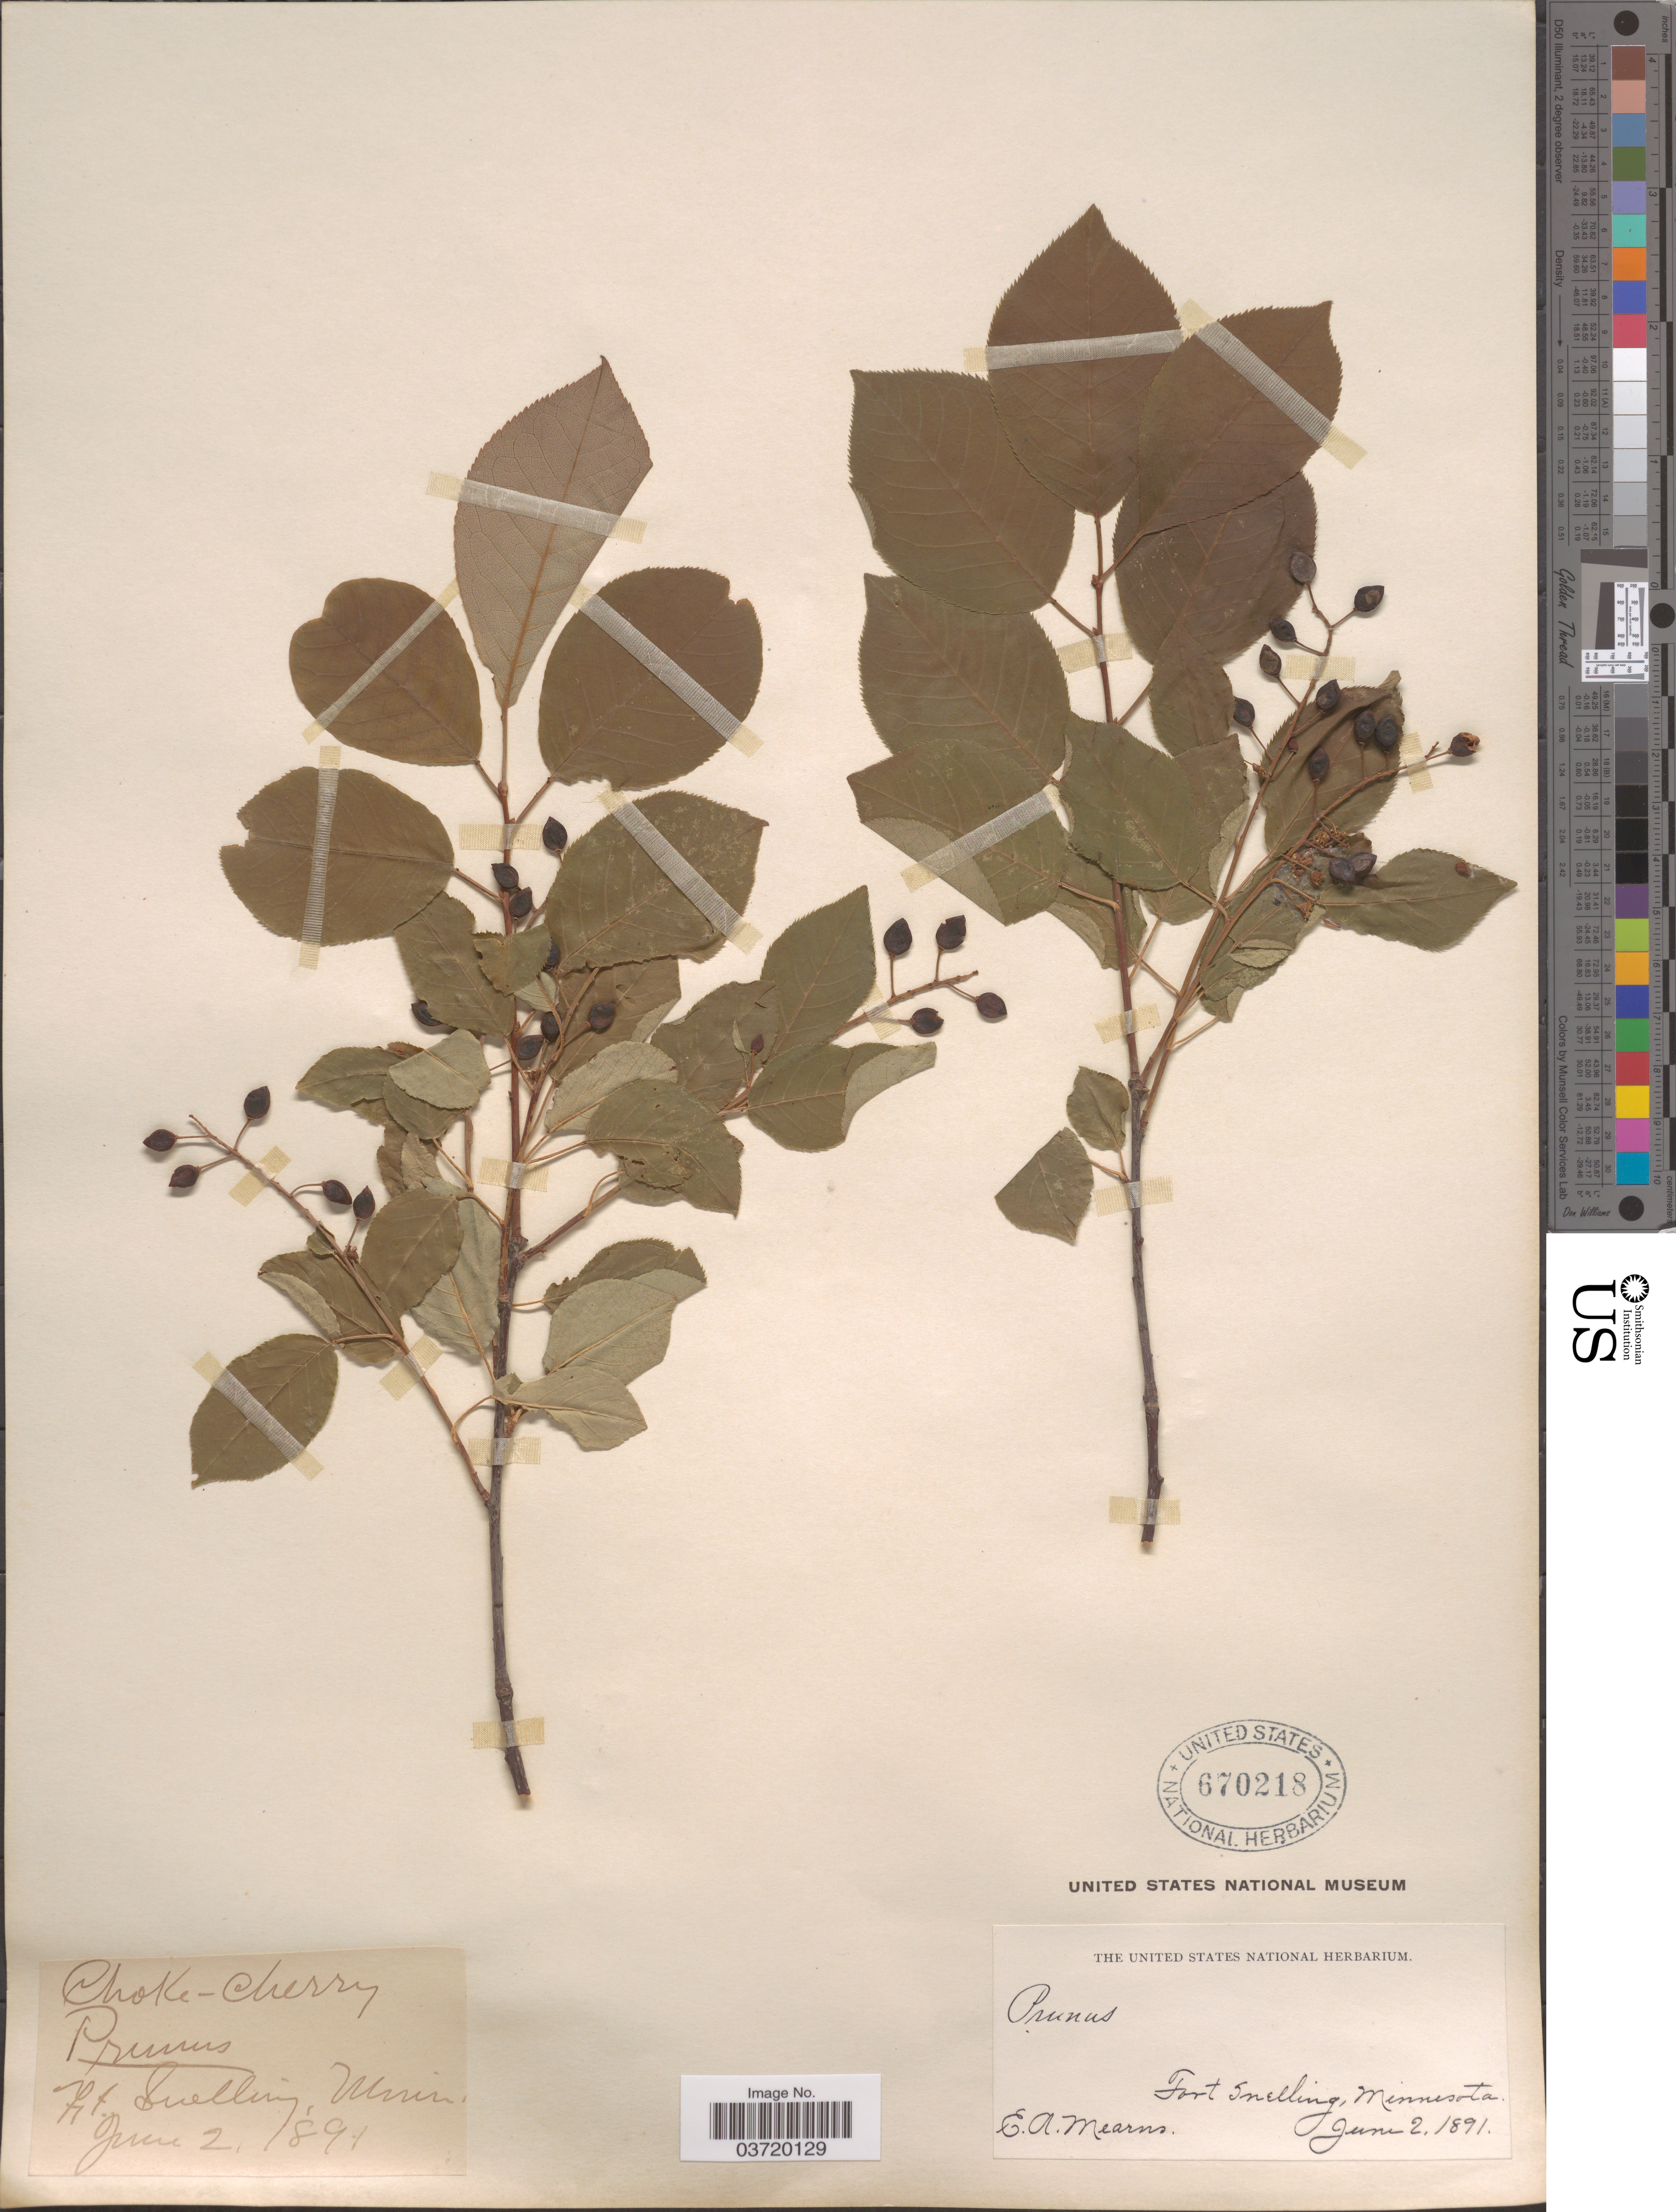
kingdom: Plantae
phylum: Tracheophyta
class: Magnoliopsida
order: Rosales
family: Rosaceae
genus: Prunus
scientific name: Prunus sp.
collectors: E. A. Mearns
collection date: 1891-06-02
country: United States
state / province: Minnesota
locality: Fort Snelling.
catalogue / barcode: US 670218